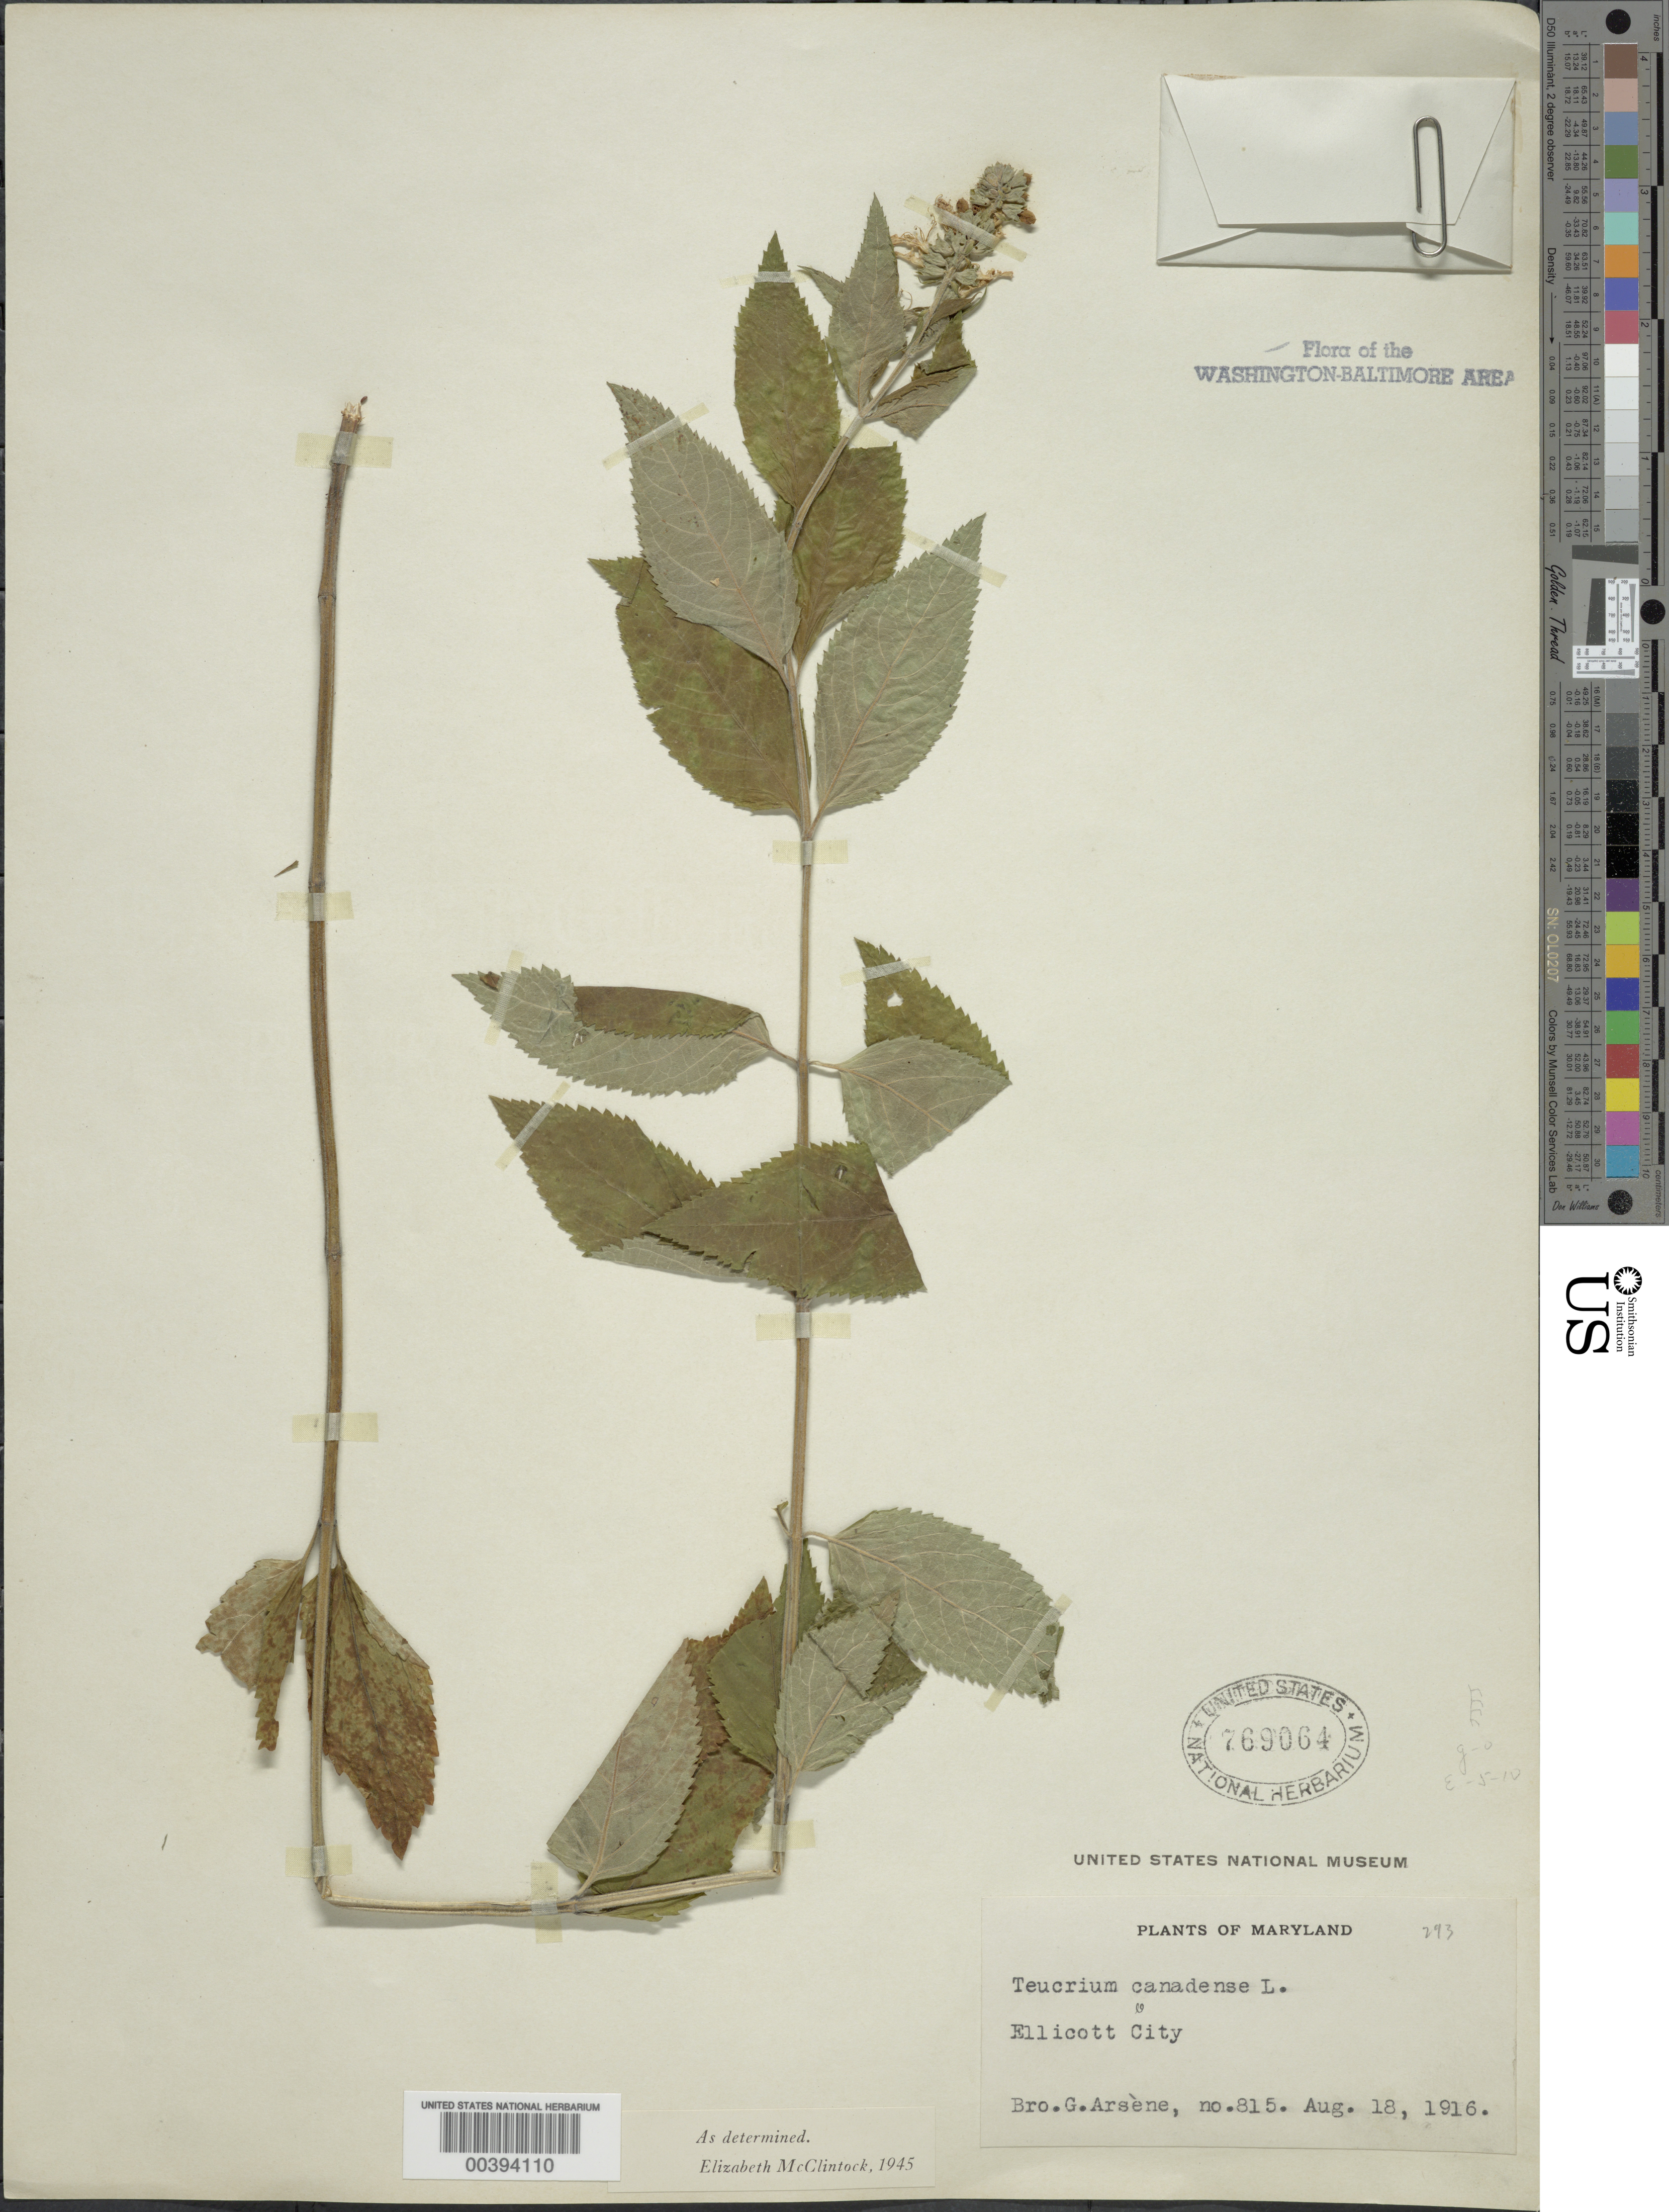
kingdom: Plantae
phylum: Tracheophyta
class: Magnoliopsida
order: Lamiales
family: Lamiaceae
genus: Teucrium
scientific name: Teucrium canadense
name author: L.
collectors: Bro. G. Arsène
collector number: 815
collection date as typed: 18 Aug 1916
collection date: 1916-08-18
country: United States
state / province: Maryland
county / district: Howard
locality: Ellicott City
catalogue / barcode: US 769064